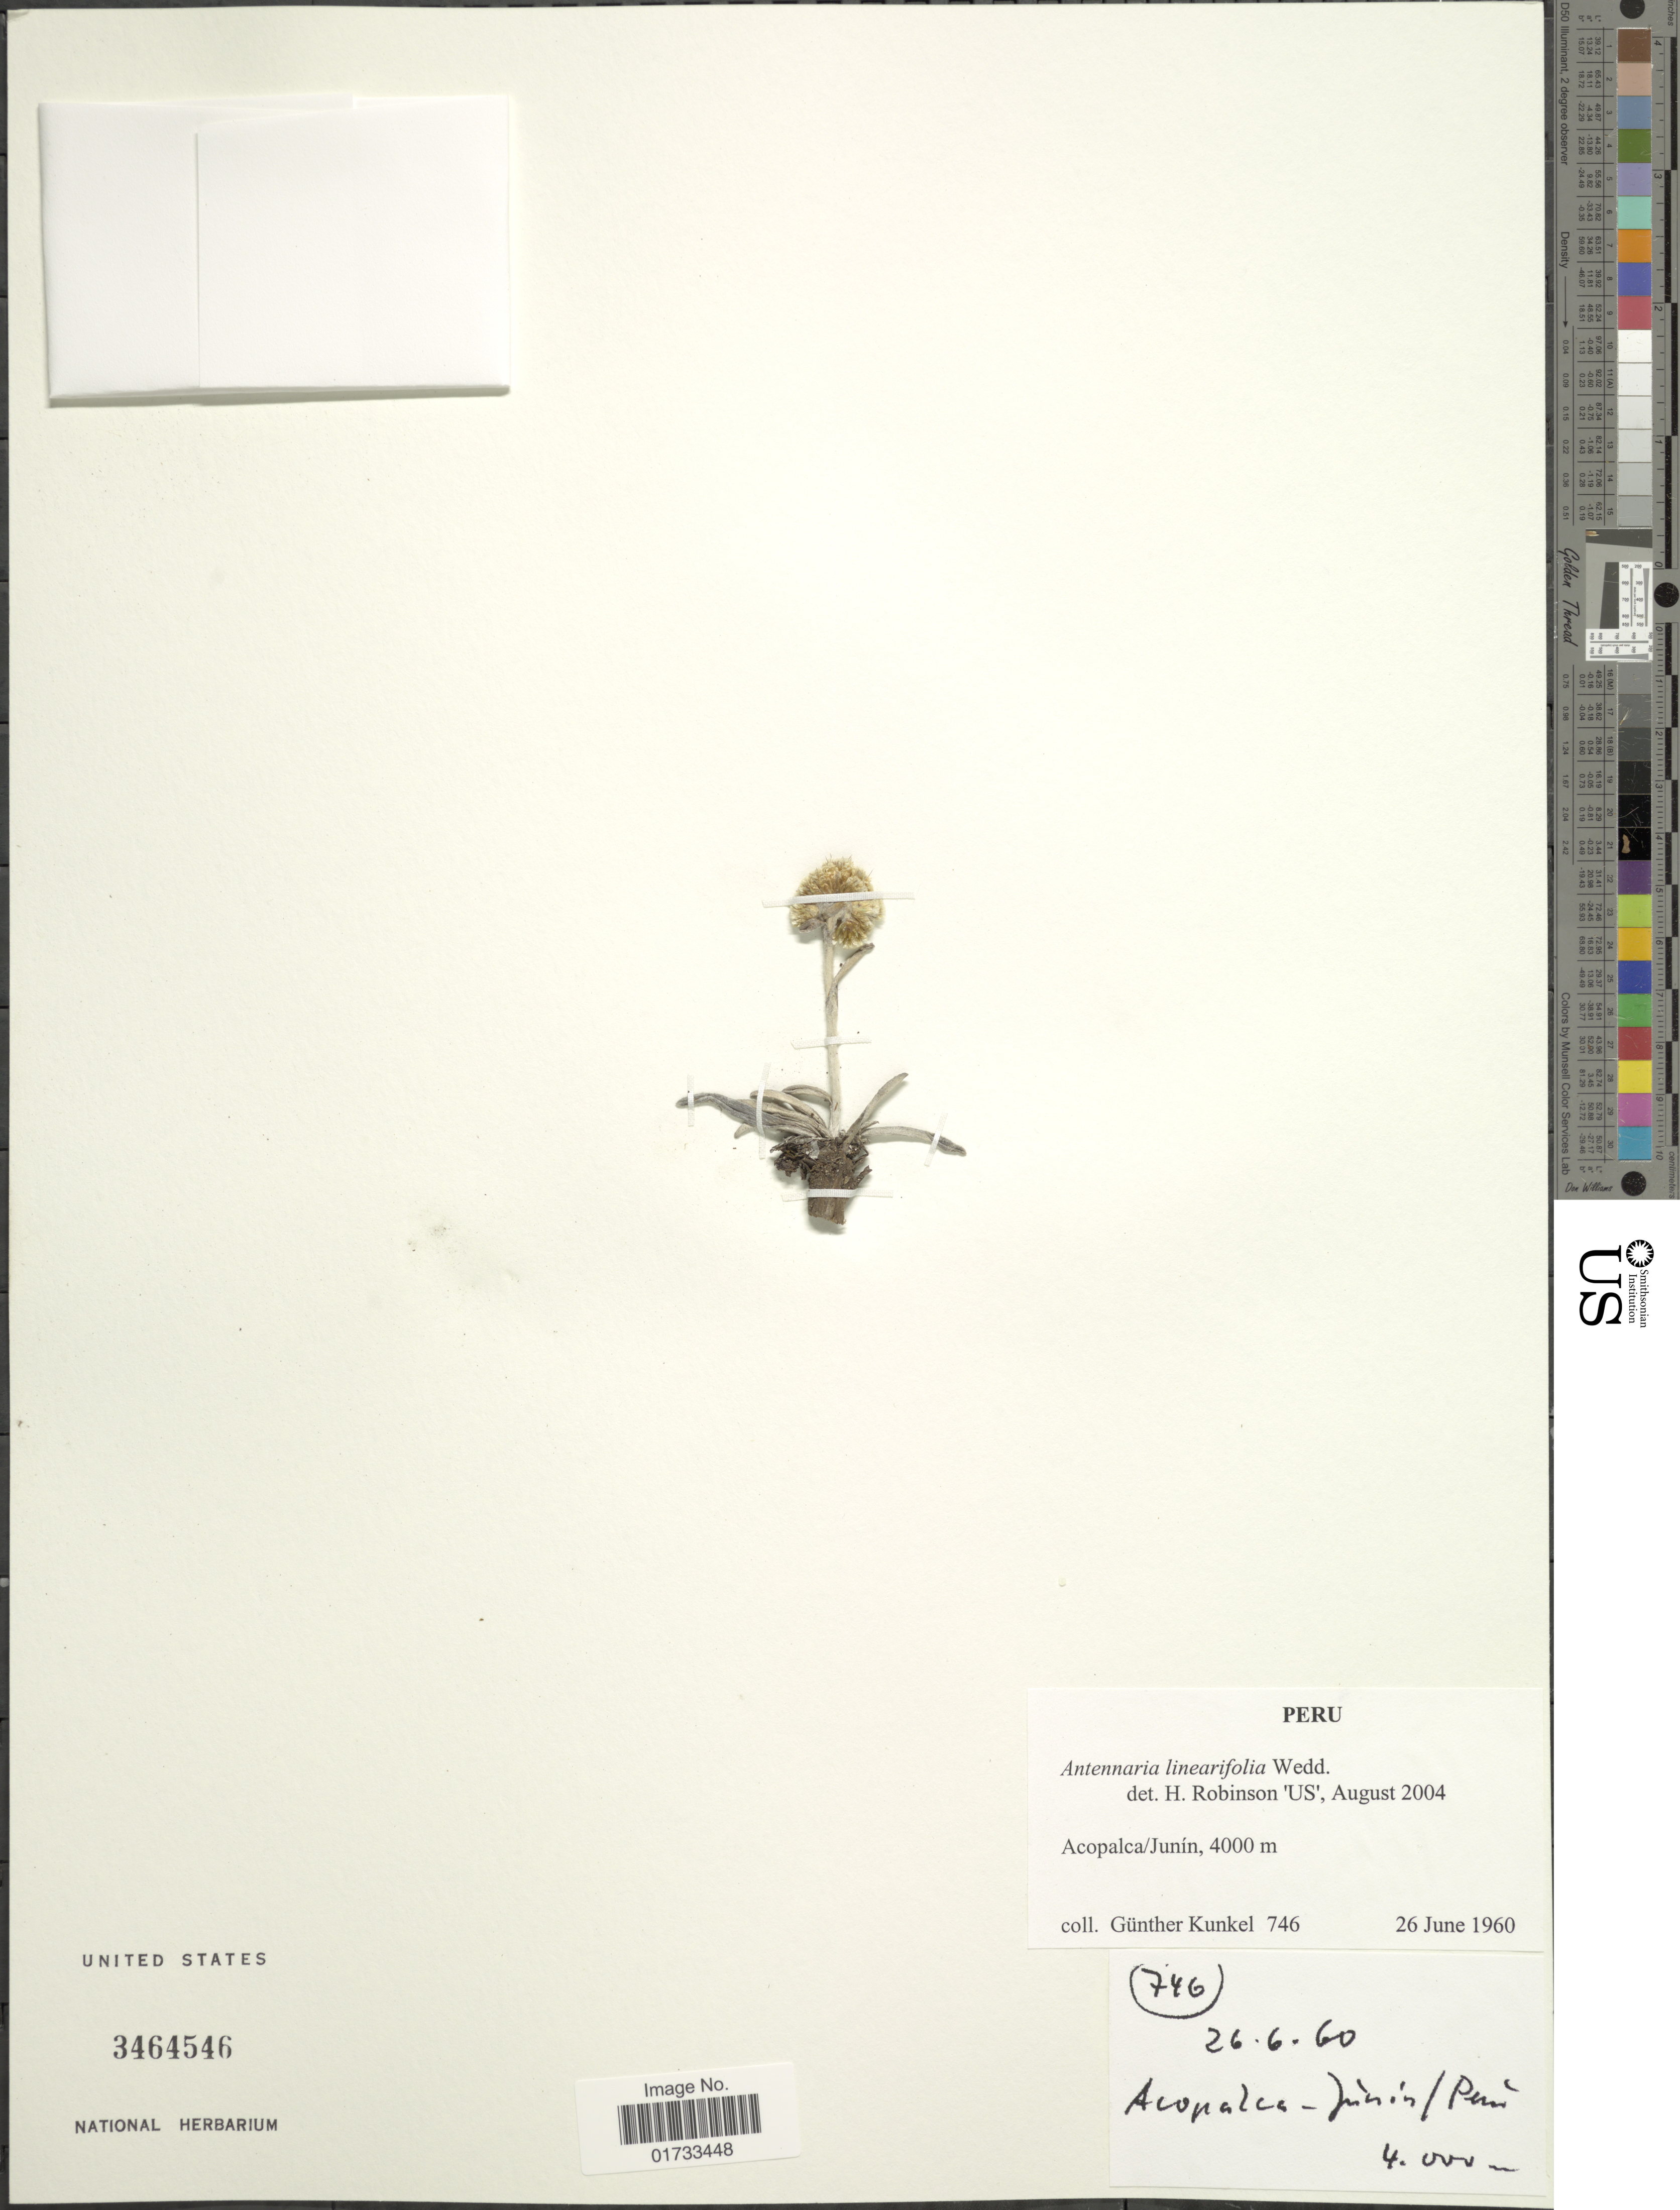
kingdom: Plantae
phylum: Tracheophyta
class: Magnoliopsida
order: Asterales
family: Asteraceae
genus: Quasiantennaria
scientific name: Quasiantennaria linearifolia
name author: (Wedd.) R.J. Bayer & M.O. Dillon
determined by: Nesom, Guy L.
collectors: G. Kunkel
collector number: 746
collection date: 1960-06-26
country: Peru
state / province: Junín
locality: Acopalca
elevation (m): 4000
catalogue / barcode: US 3464546